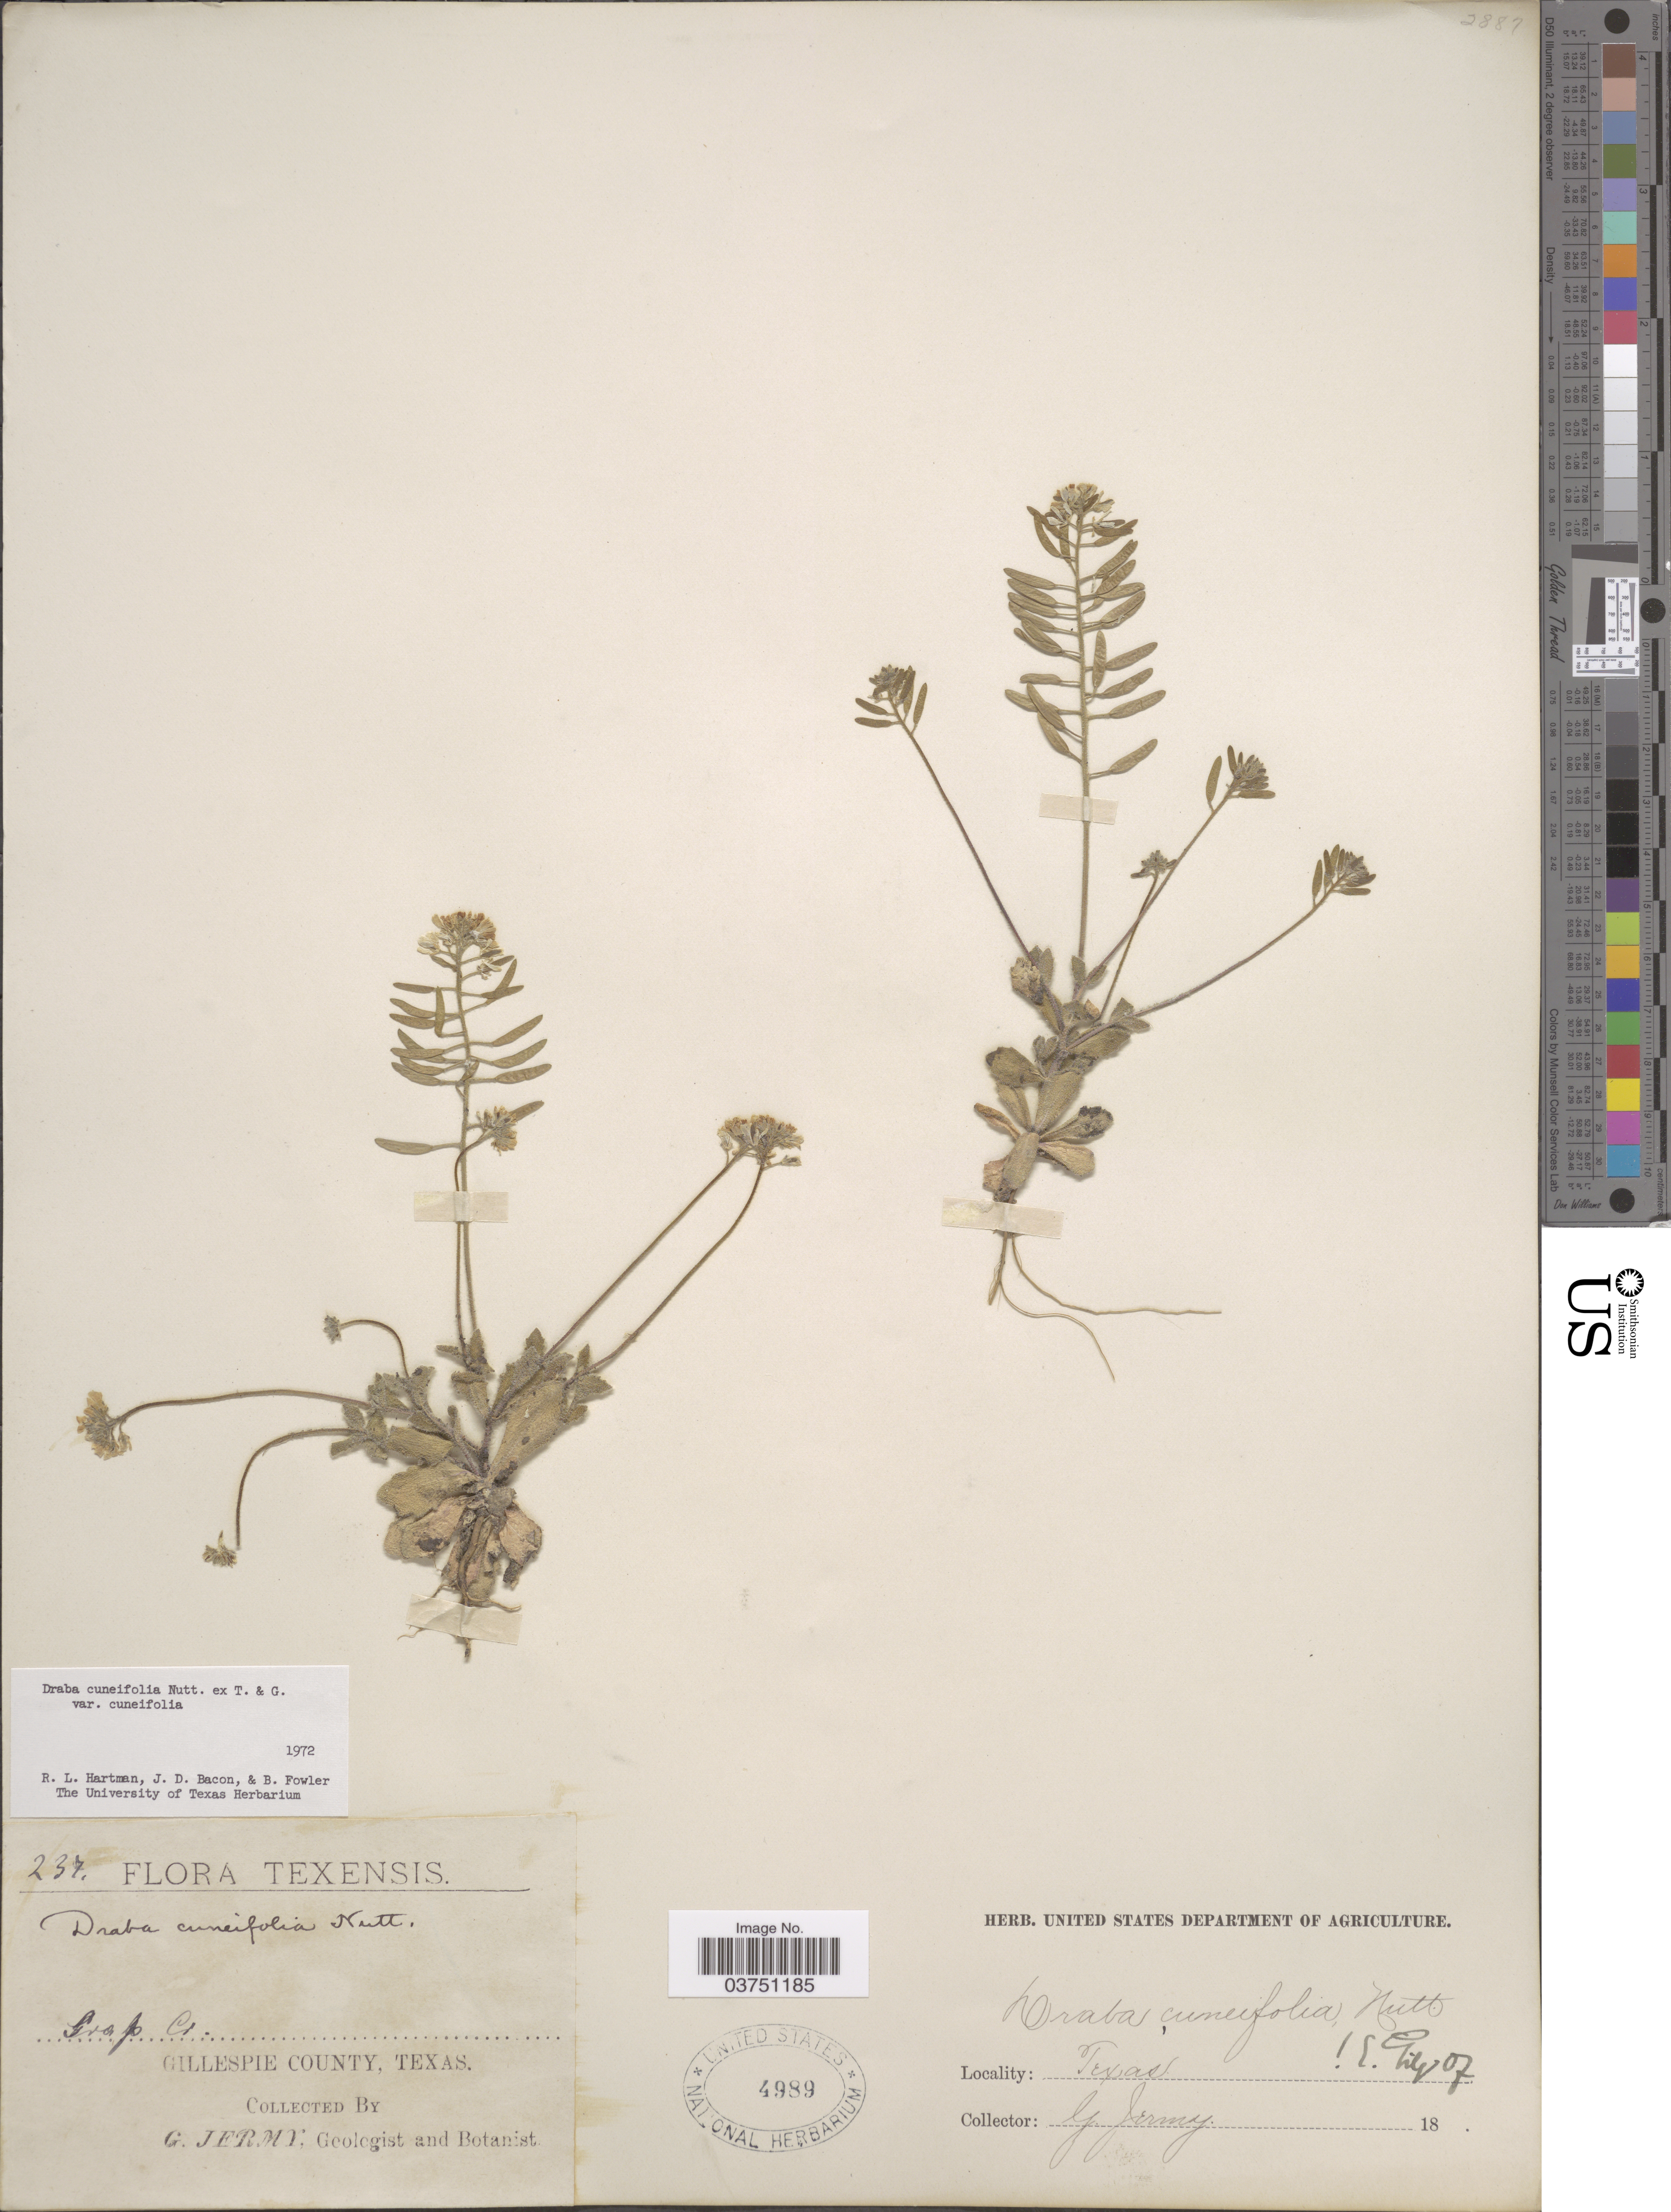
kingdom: Plantae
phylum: Tracheophyta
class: Magnoliopsida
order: Brassicales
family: Brassicaceae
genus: Draba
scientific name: Draba cuneifolia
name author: Nutt.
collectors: G. Jermy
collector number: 237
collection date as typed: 18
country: United States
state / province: Texas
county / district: Gillespie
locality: Gillespie County. Grape Cr.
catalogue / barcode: US 4989